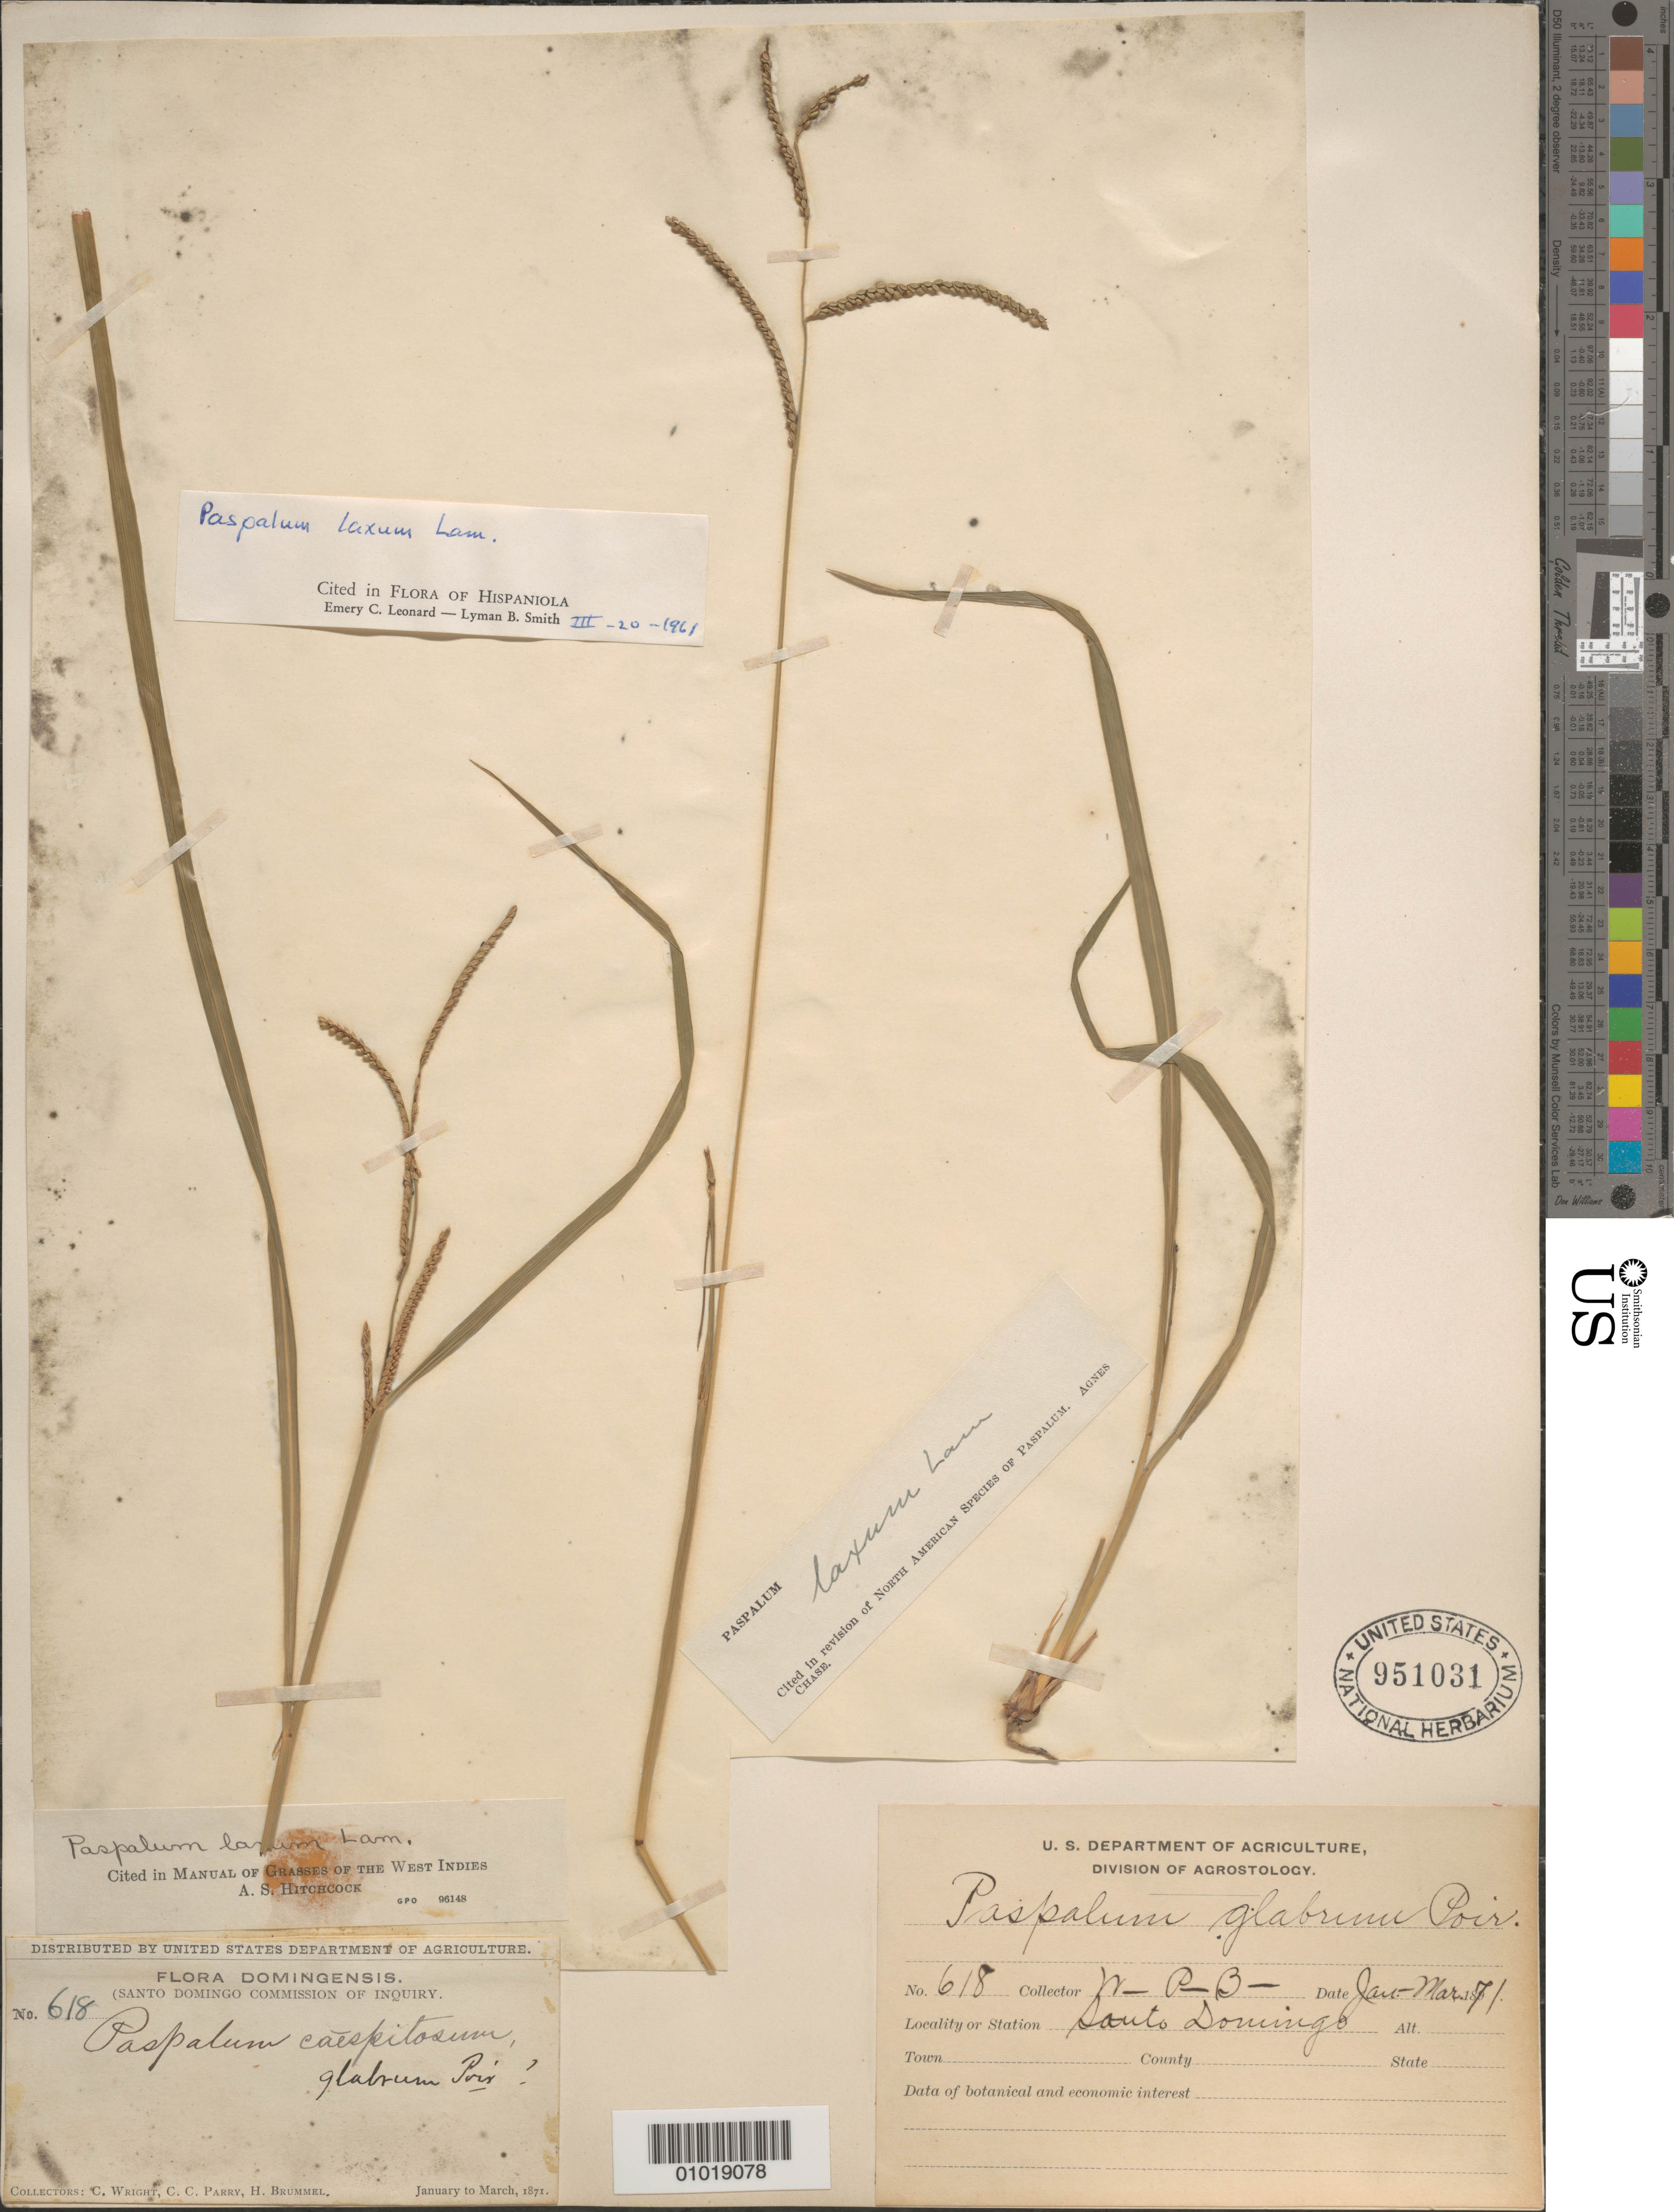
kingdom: Plantae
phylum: Tracheophyta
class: Liliopsida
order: Poales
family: Poaceae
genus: Paspalum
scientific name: Paspalum laxum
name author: Lam.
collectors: C. Wright, C. C. Parry & H. Brummel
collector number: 618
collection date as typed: Jan 1871 to -- Mar 1871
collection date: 1871-01/1871-03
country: Dominican Republic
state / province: Distrito Nacional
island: Hispaniola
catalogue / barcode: US 951031